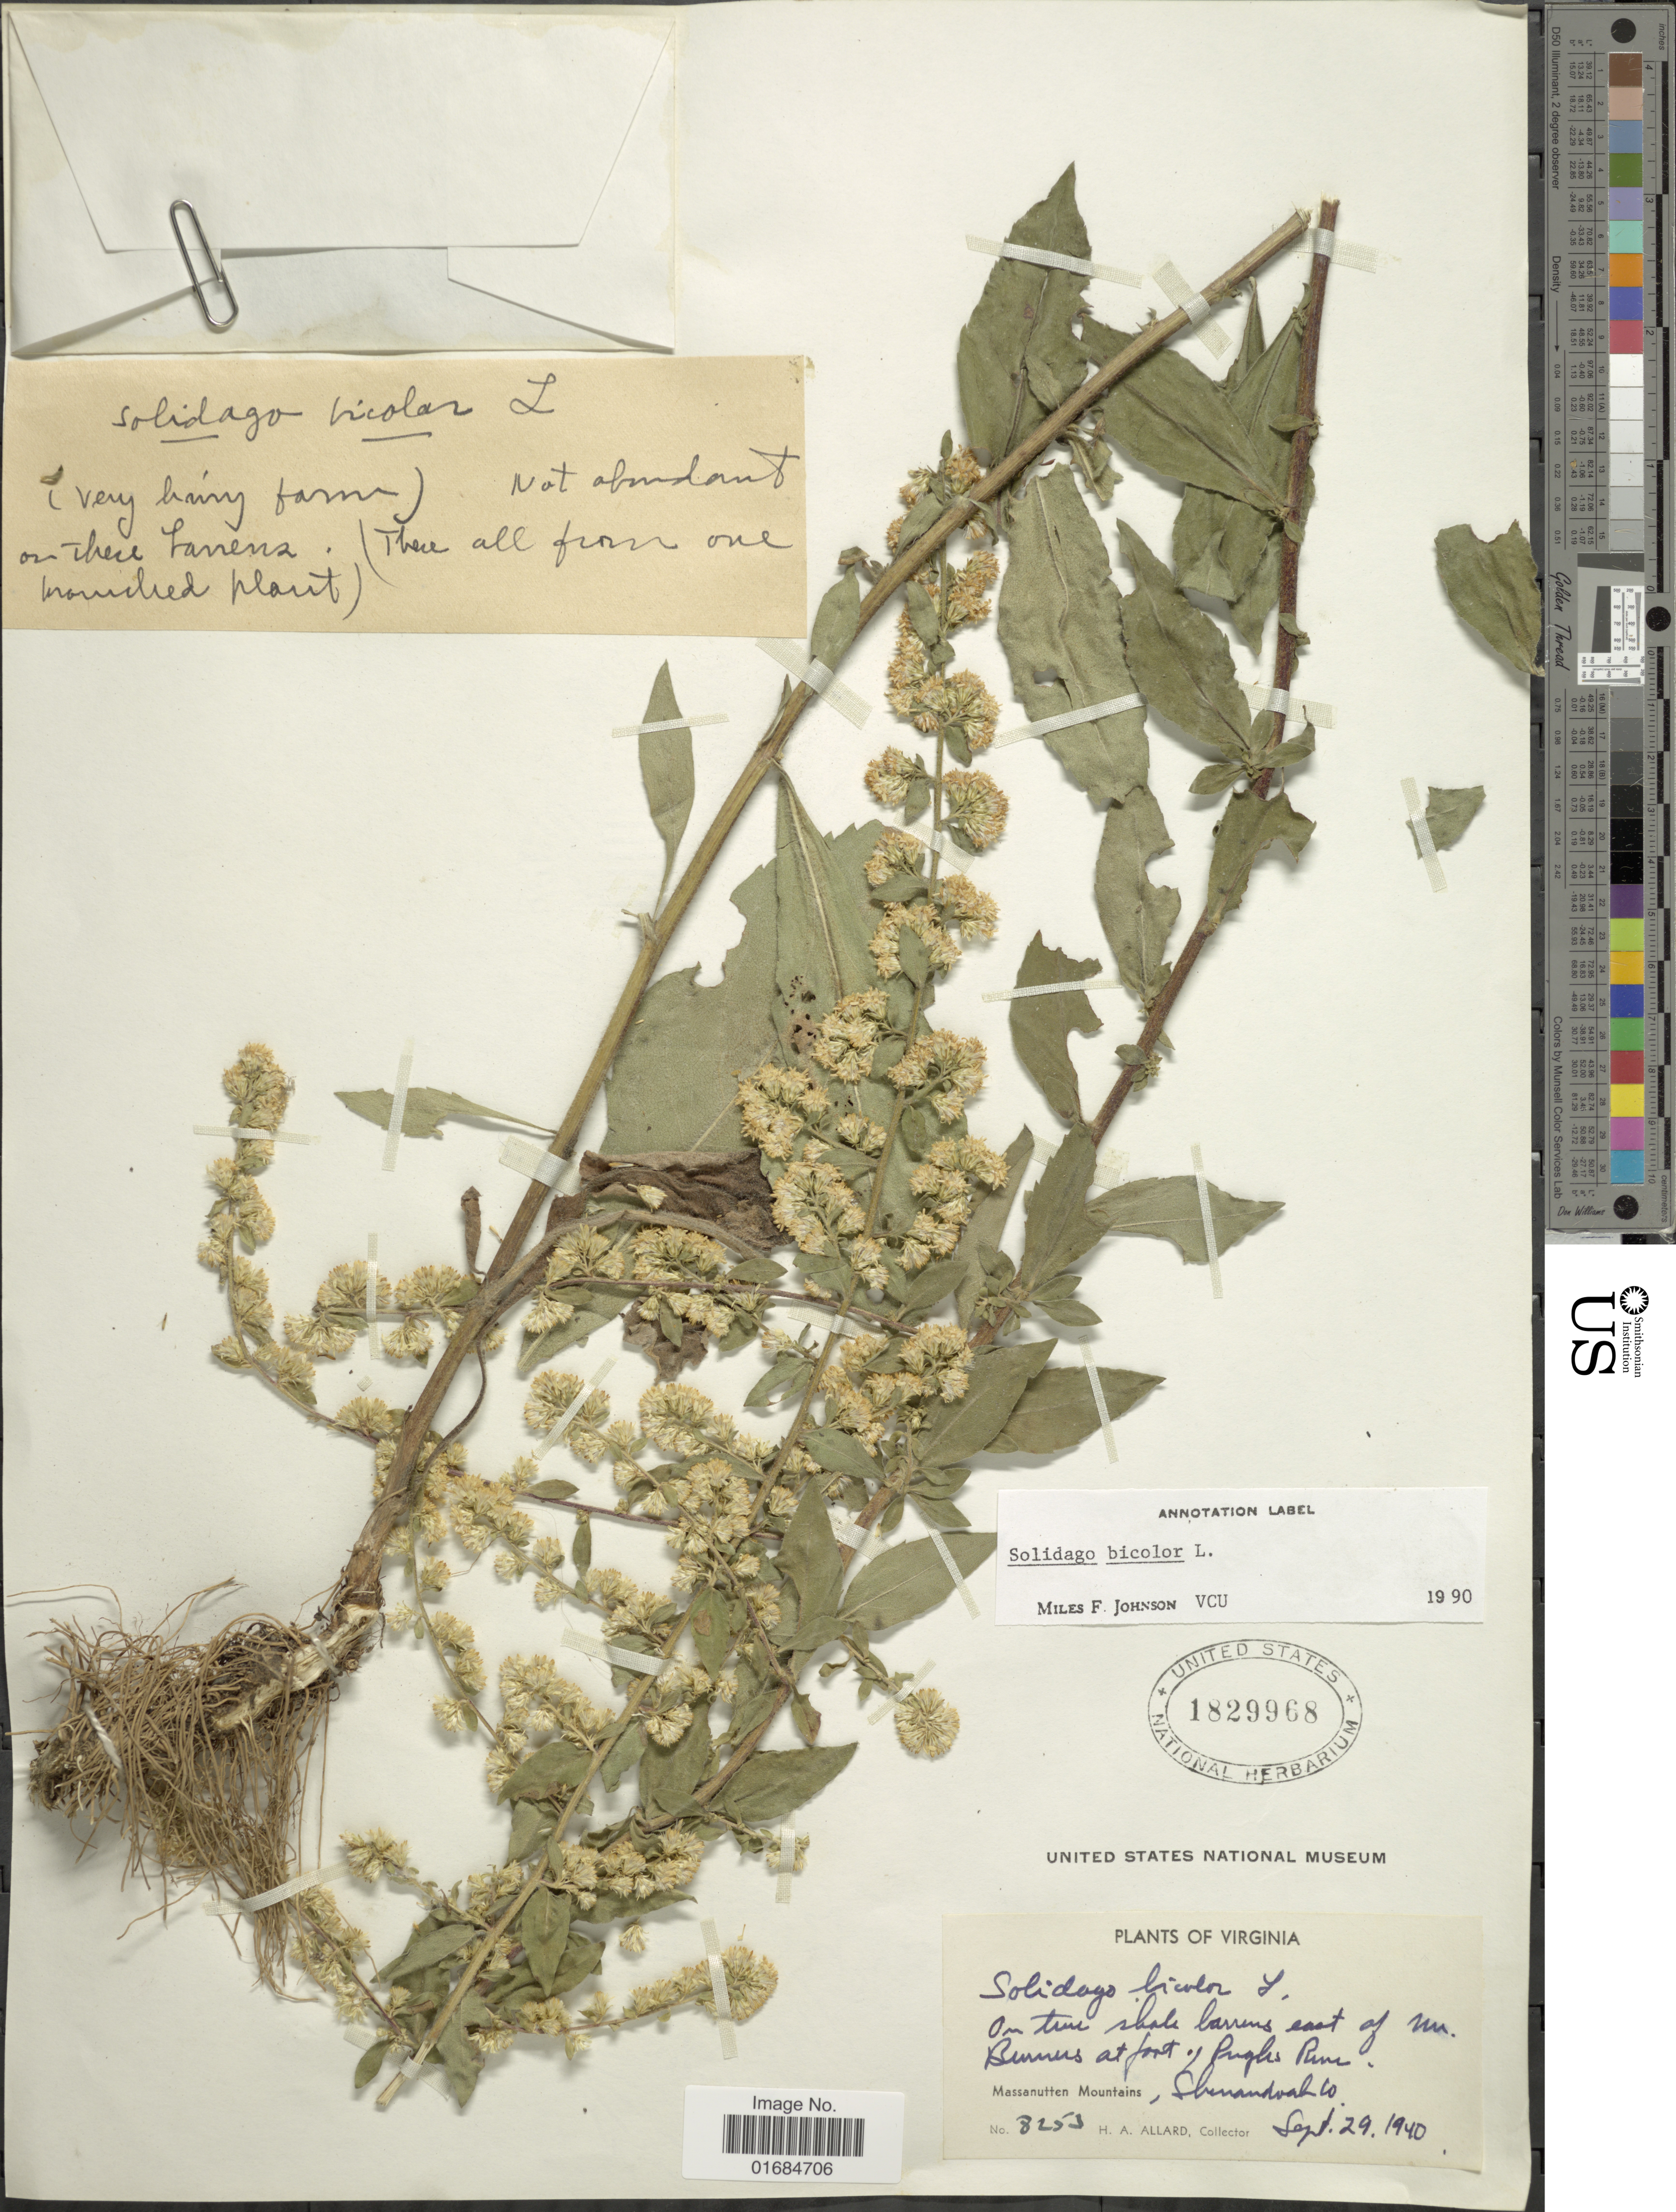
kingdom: Plantae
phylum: Tracheophyta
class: Magnoliopsida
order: Asterales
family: Asteraceae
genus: Solidago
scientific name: Solidago bicolor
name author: L.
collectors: H. A. Allard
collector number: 8253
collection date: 1940-09-29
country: United States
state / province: Virginia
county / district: Shenandoah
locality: East of Mr. Bumus at fort of Pughs River, Massanutten Mountains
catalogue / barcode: US 1829968